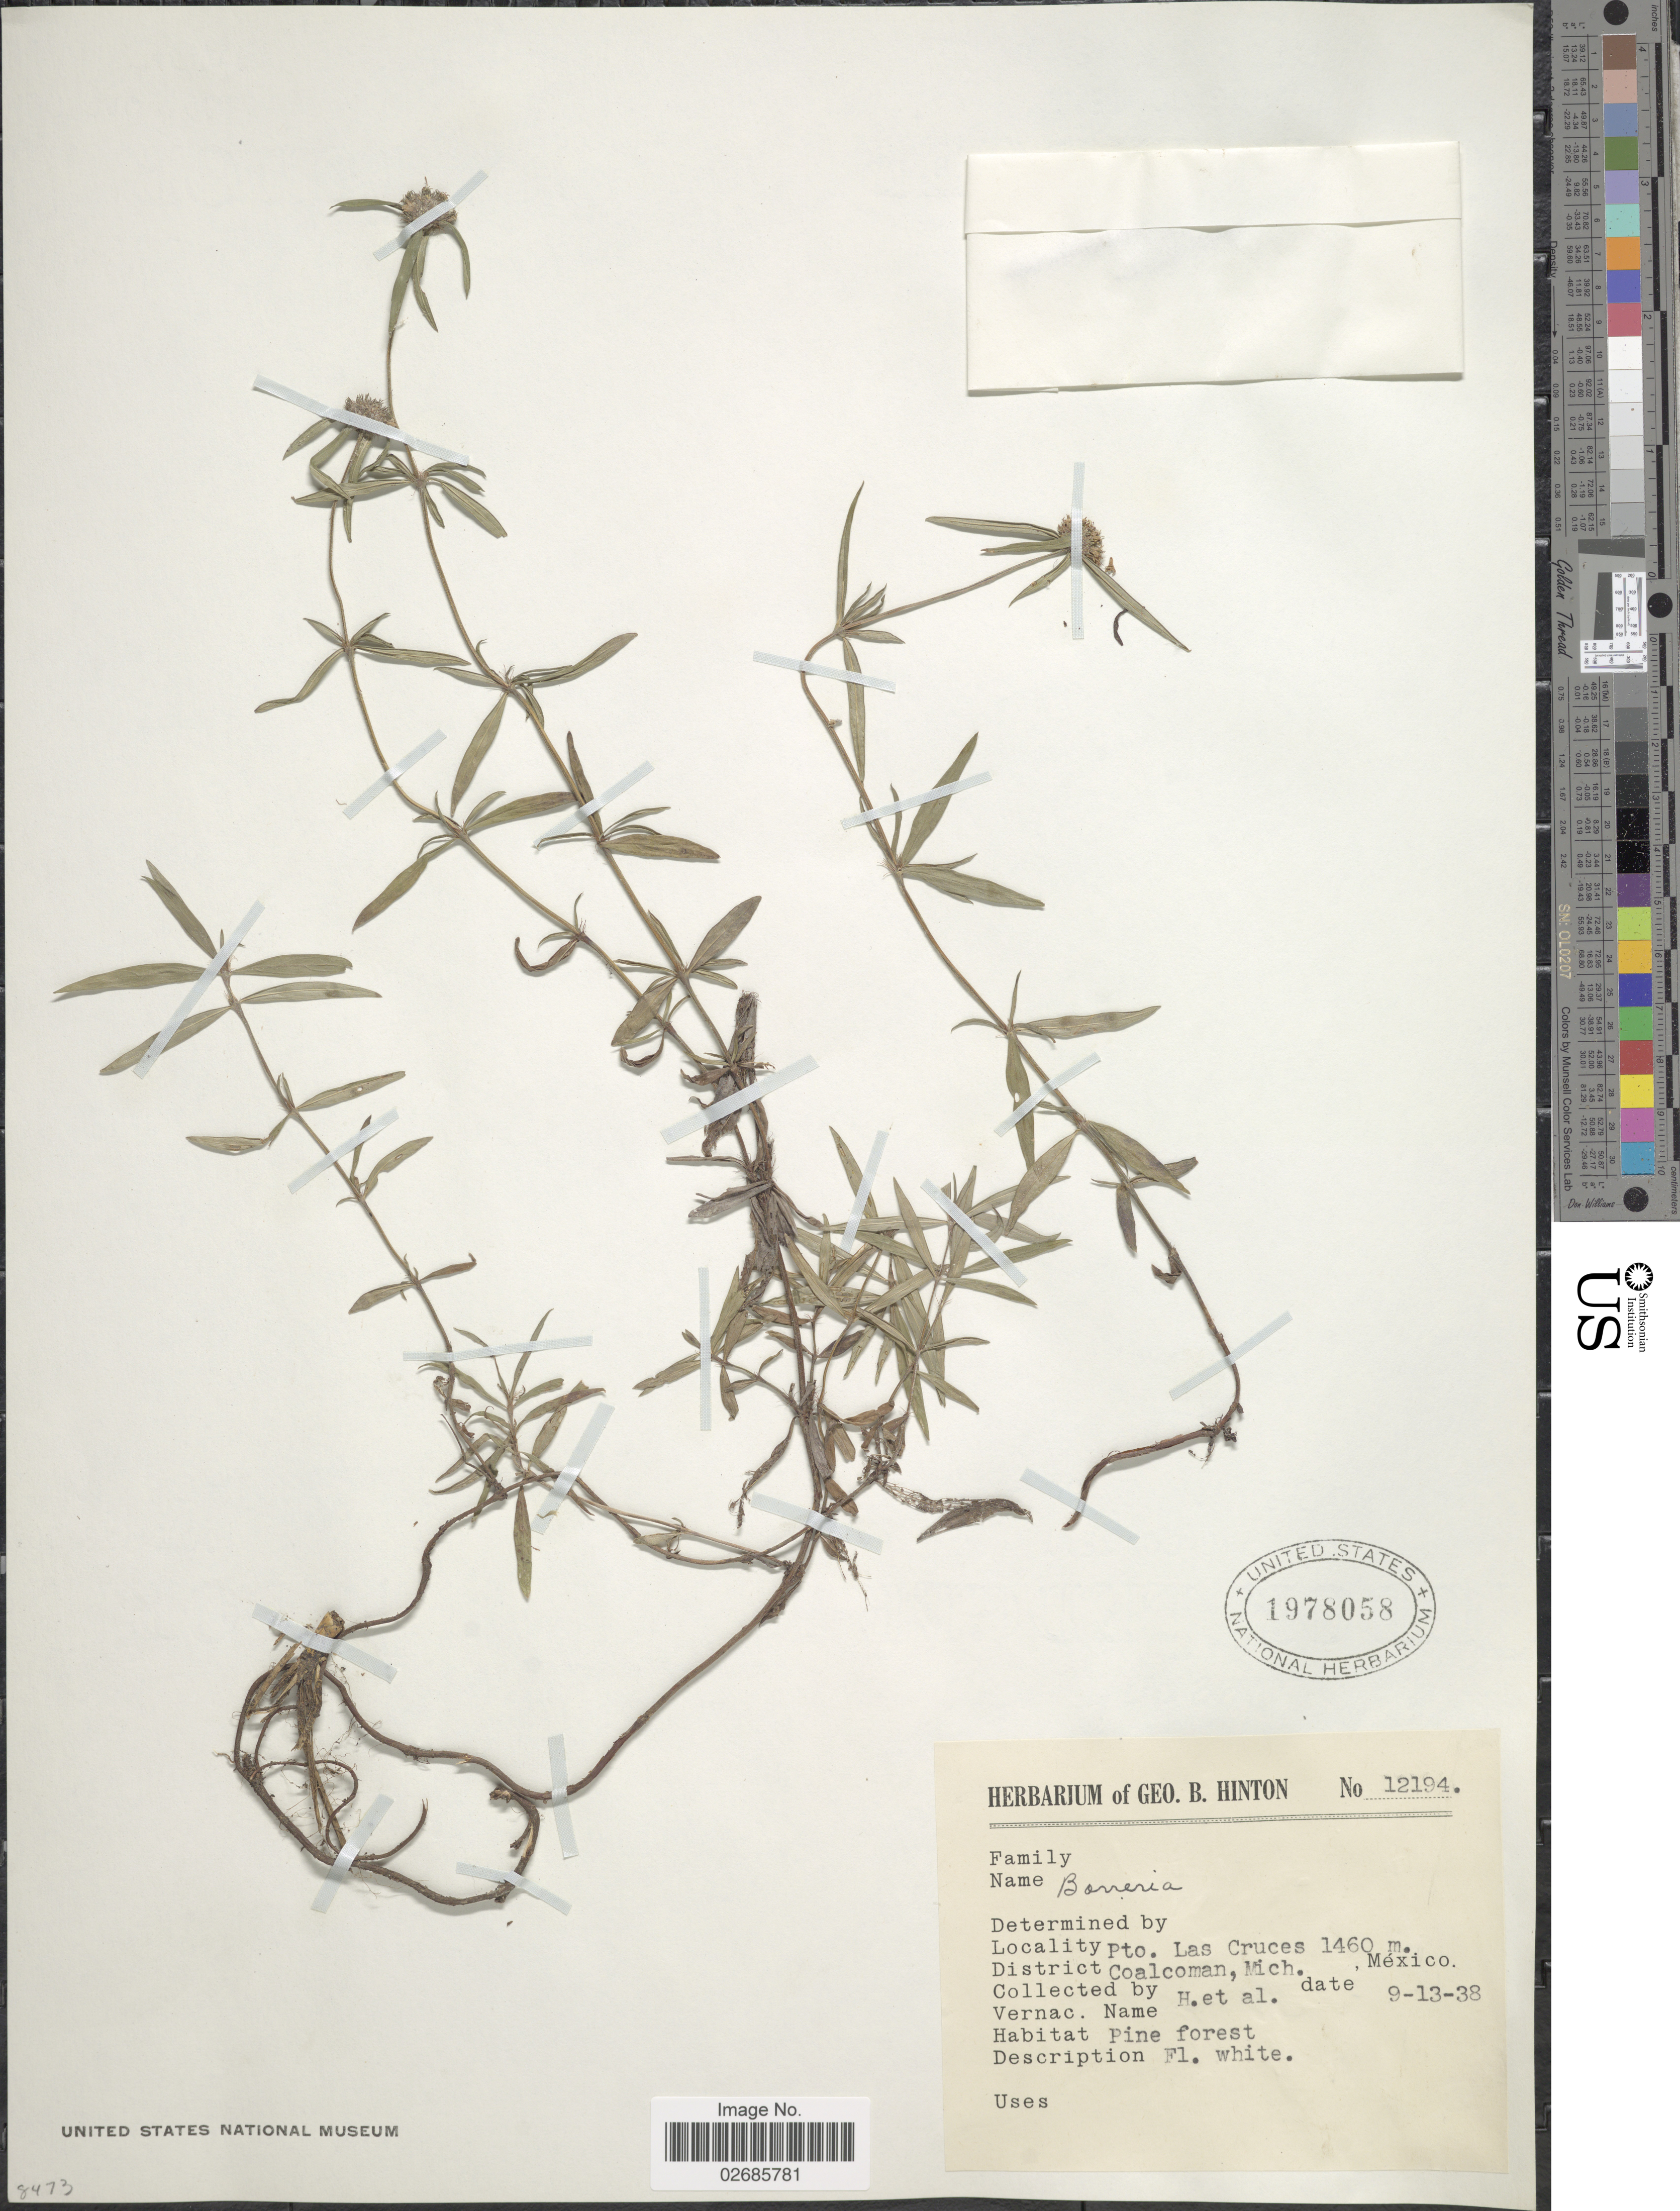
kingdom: Plantae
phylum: Tracheophyta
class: Magnoliopsida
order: Gentianales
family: Rubiaceae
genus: Borreria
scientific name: Borreria sp.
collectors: G. B. Hinton & et al.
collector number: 12194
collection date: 1938-09-13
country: Mexico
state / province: Michoacán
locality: Pto. Las Cruces, District Coalcoman, Pine forest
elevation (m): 1460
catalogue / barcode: US 1978058